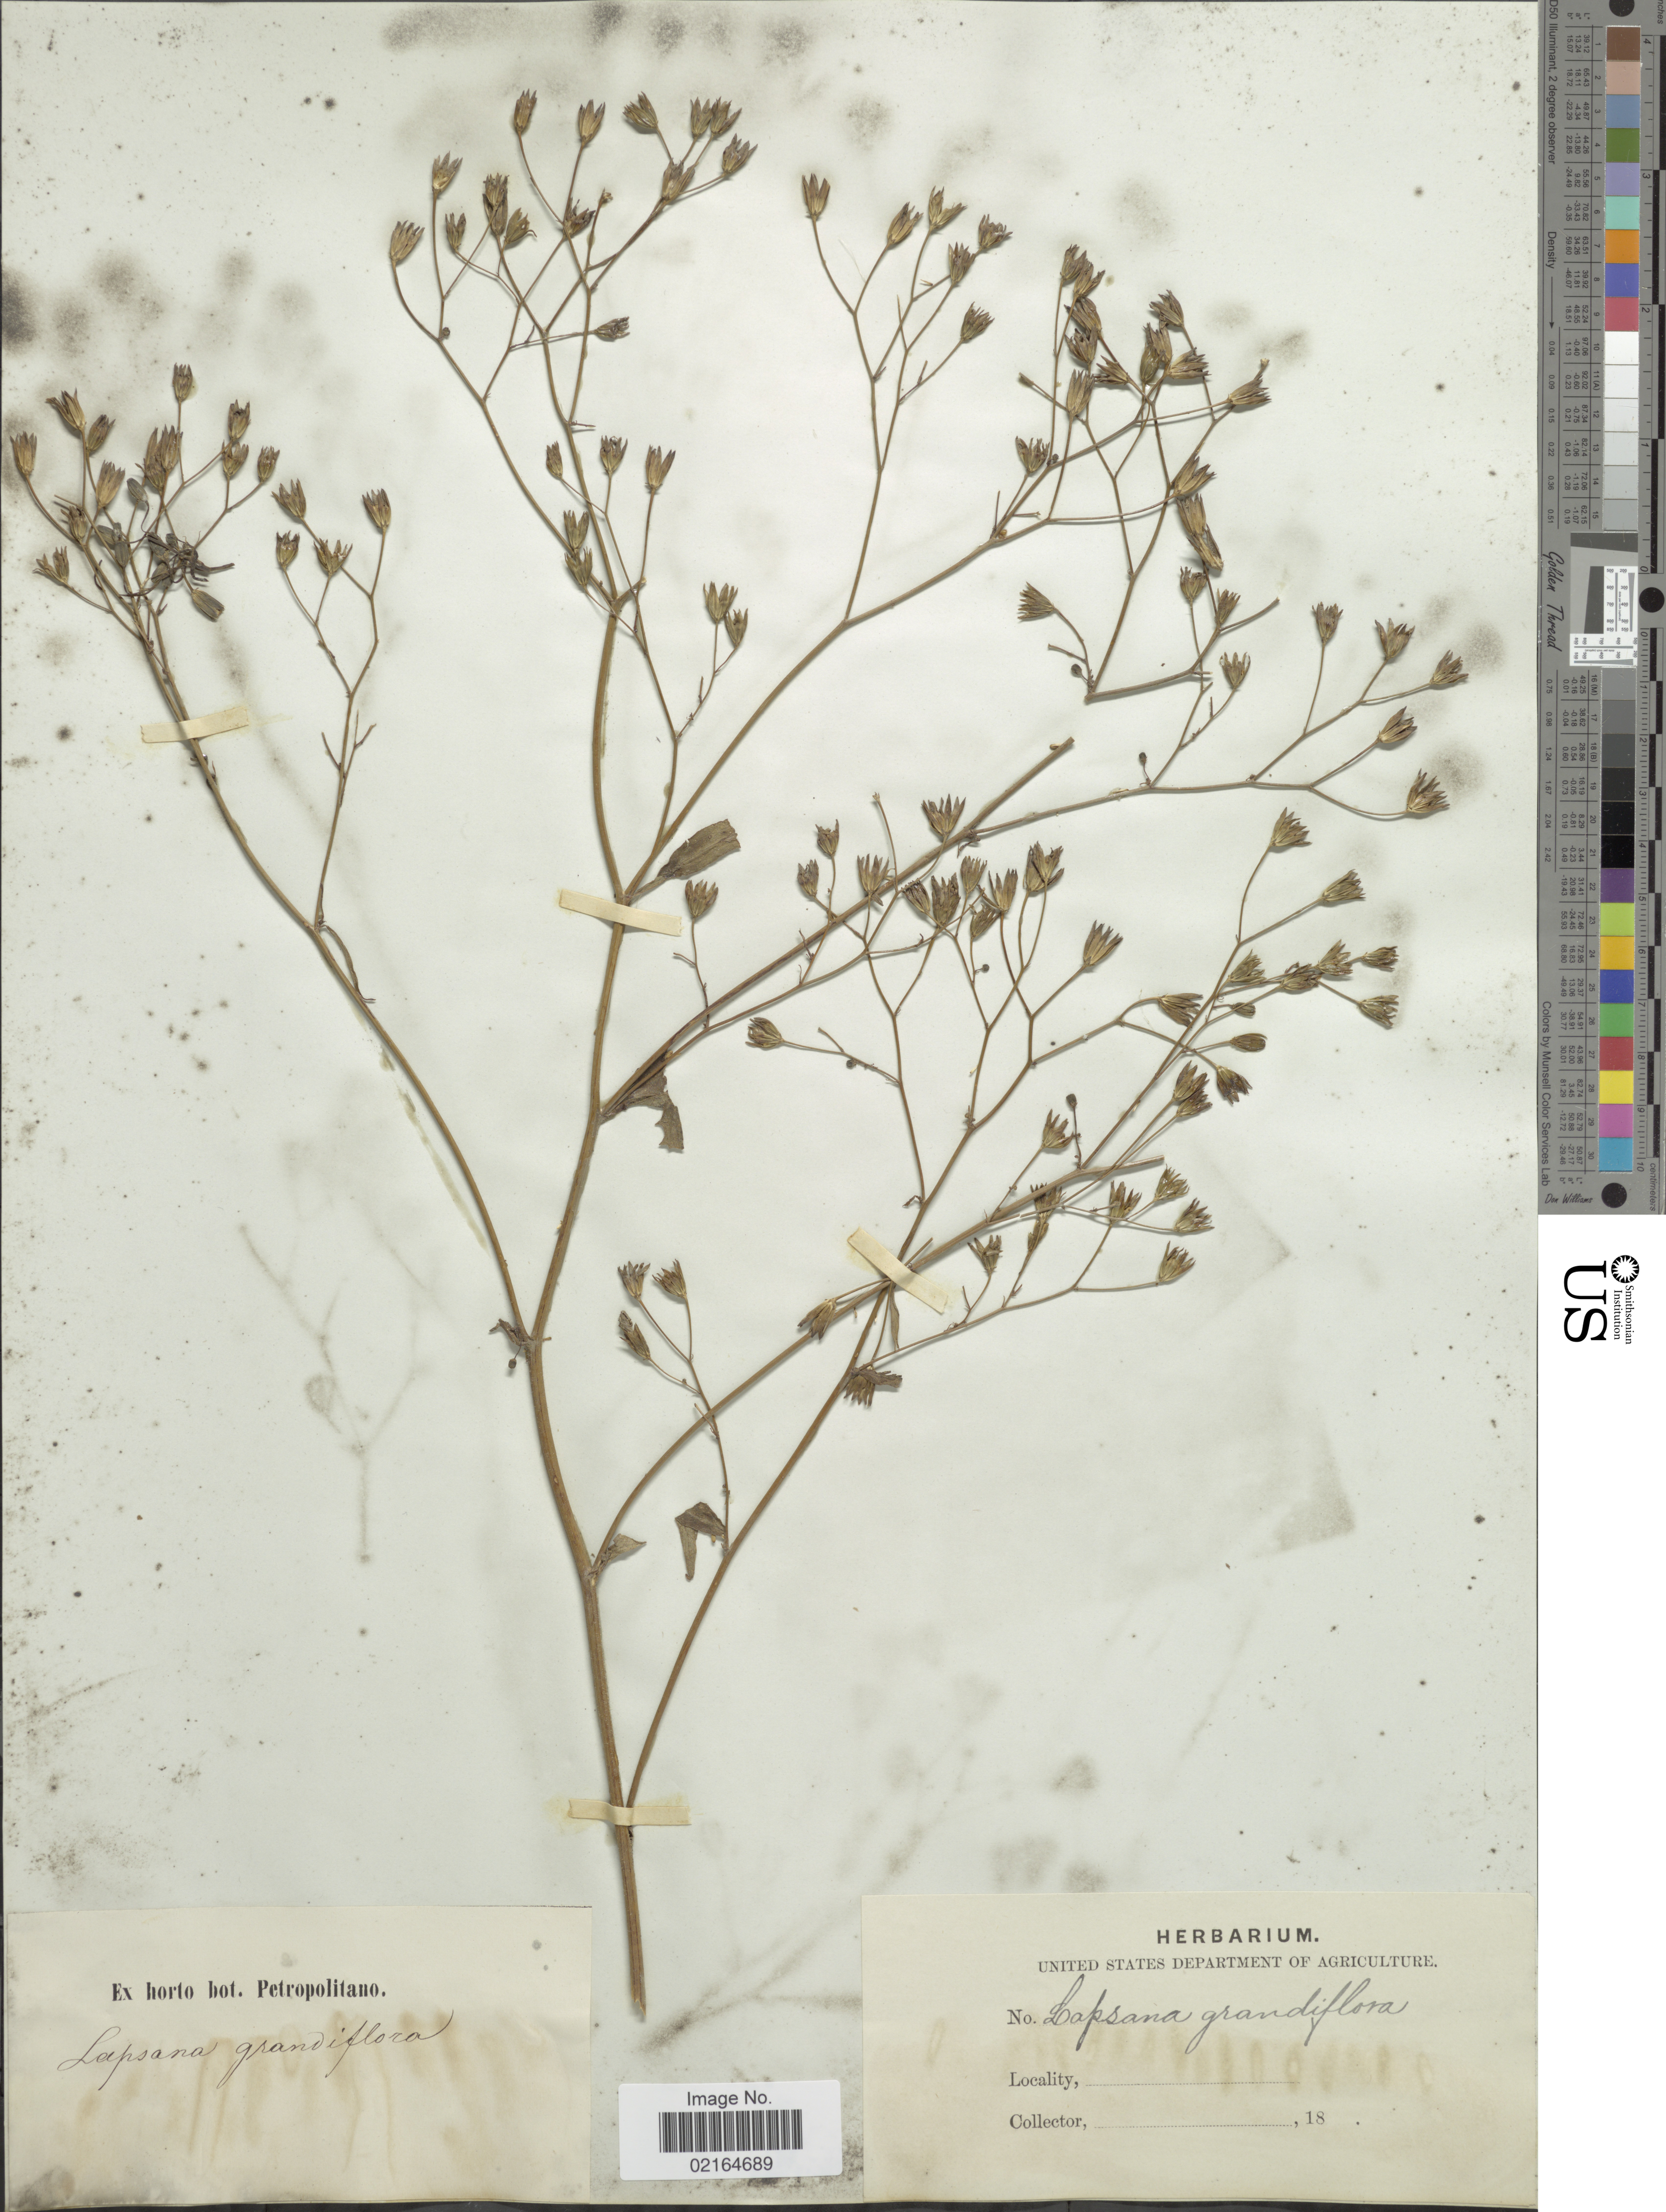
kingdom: Plantae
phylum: Tracheophyta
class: Magnoliopsida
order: Asterales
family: Asteraceae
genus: Lapsana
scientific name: Lapsana grandiflora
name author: M. Bieb.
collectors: ex Horto Bot. Petropolitano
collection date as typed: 18